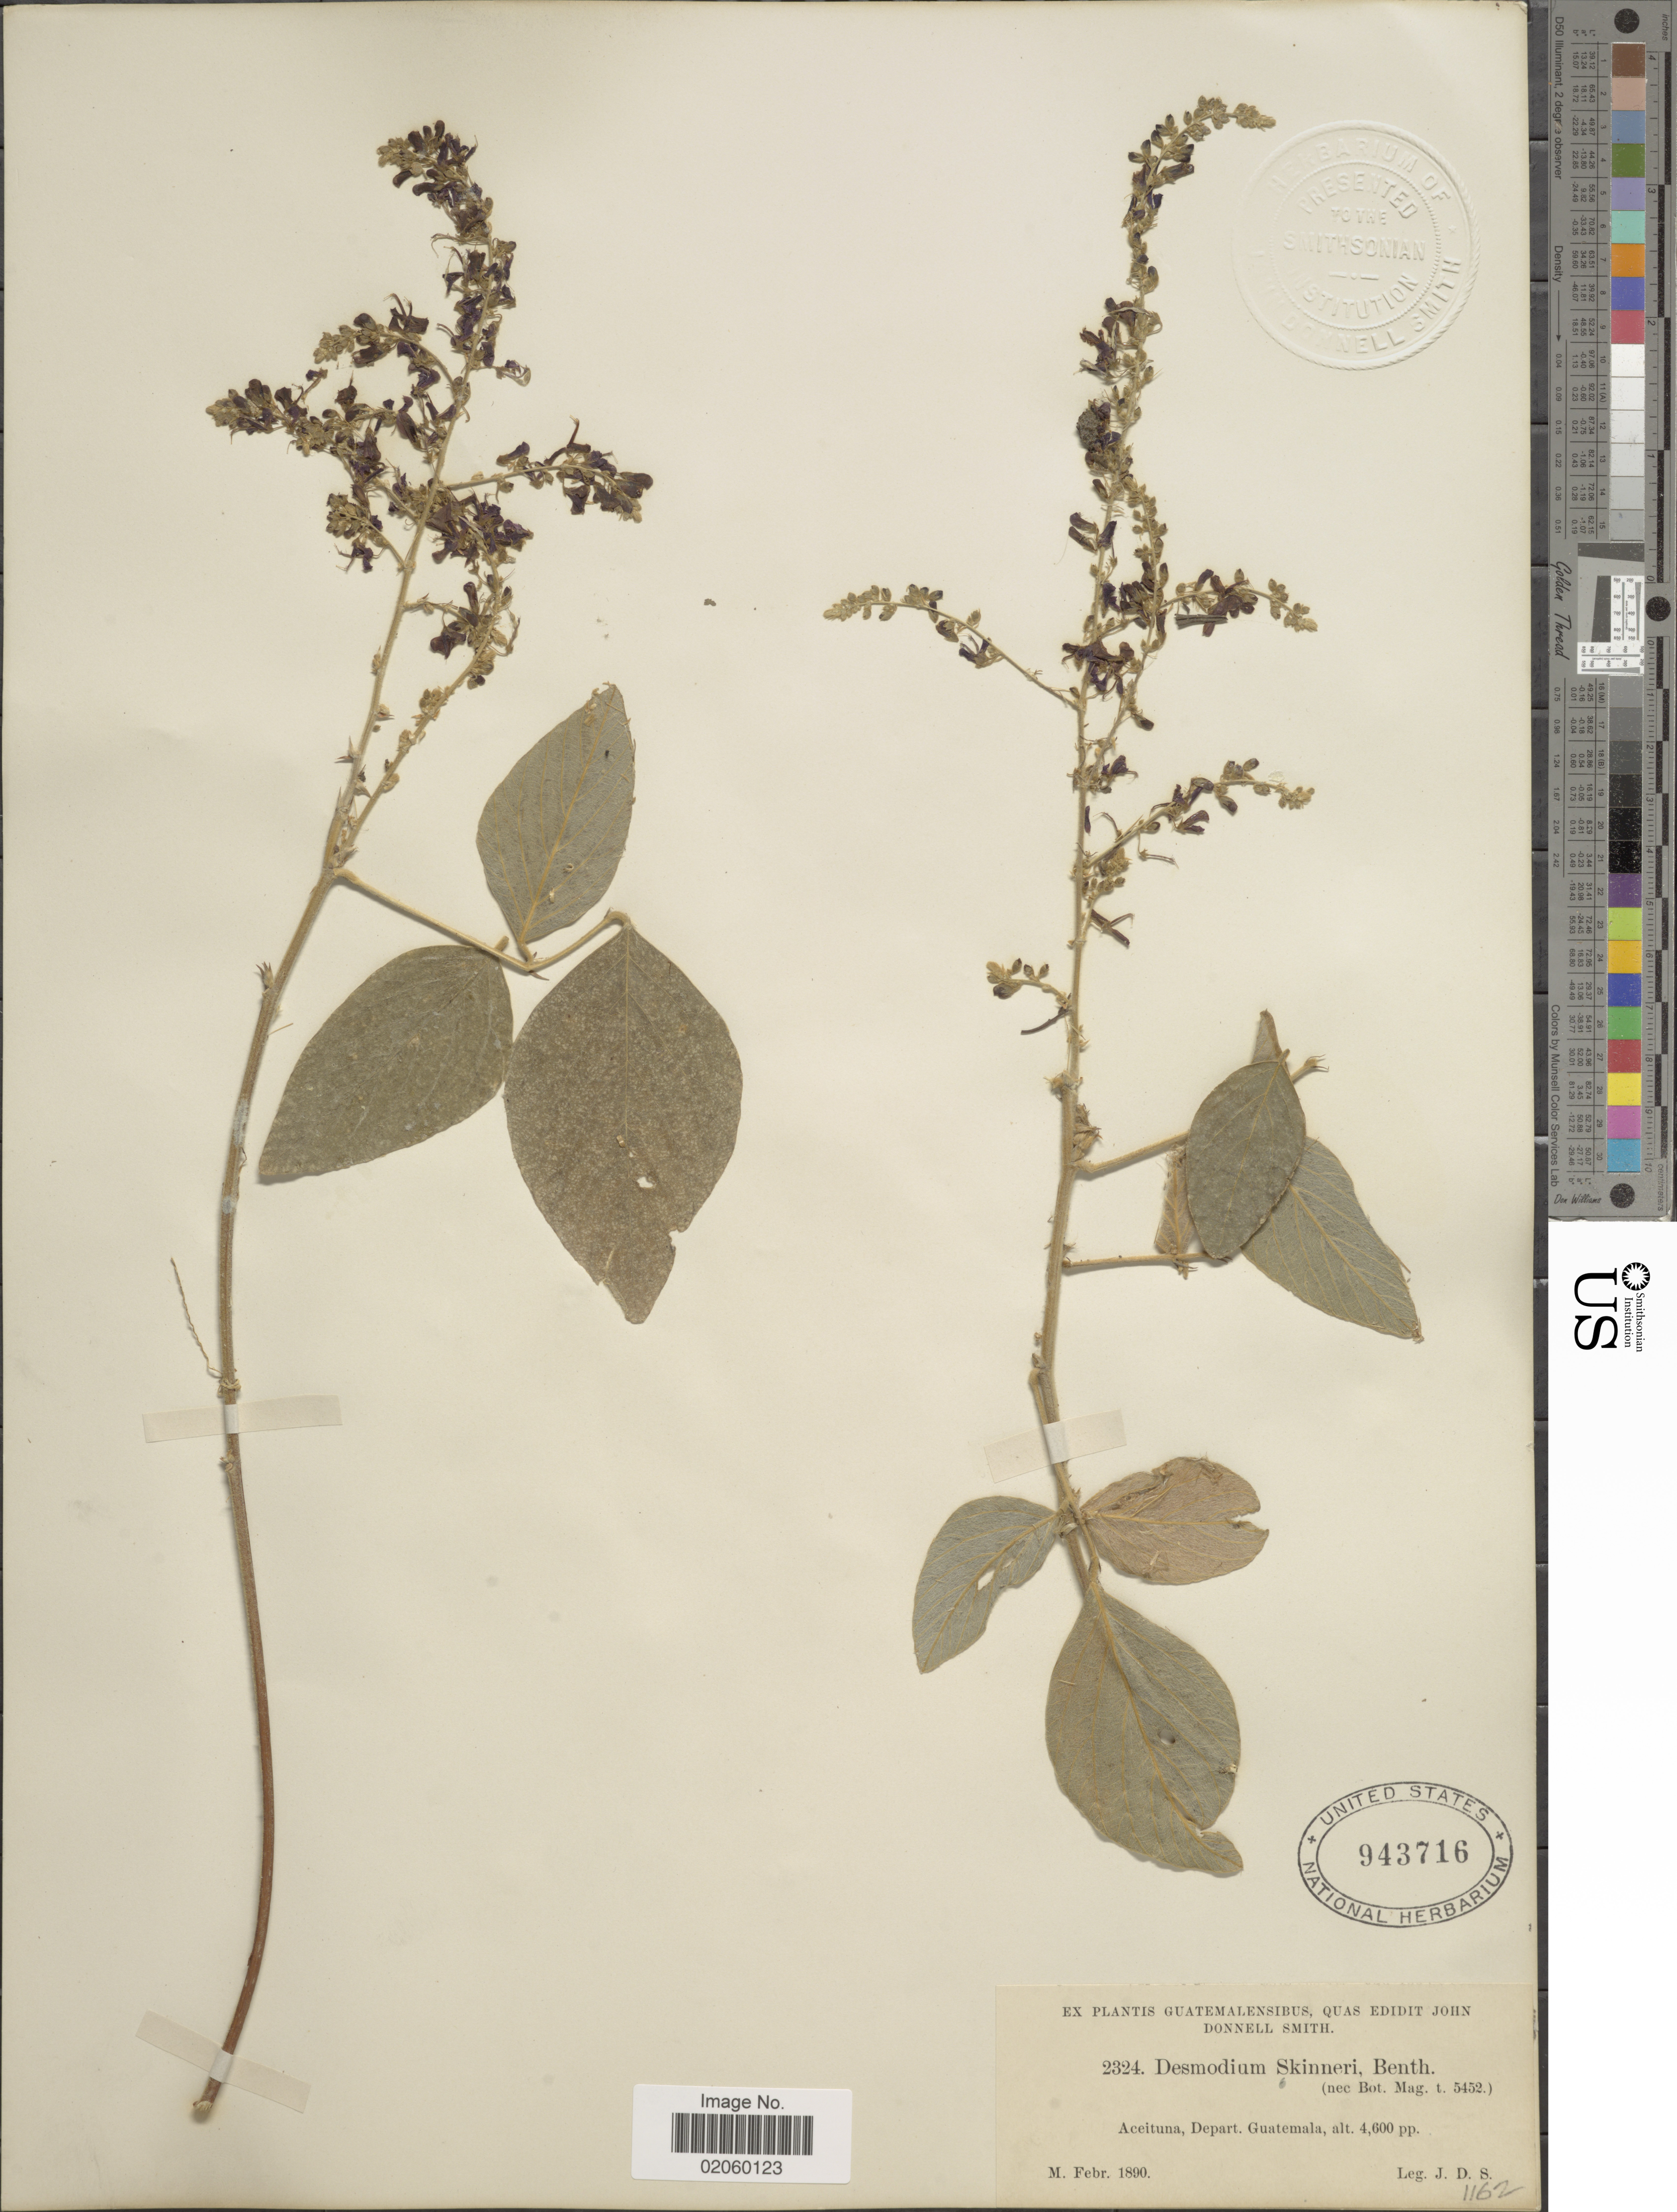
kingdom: Plantae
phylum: Tracheophyta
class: Magnoliopsida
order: Fabales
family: Fabaceae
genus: Desmodium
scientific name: Desmodium skinneri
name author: Benth. ex Hemsl.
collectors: J. Donnell Smith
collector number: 2324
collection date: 1890-02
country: Guatemala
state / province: Guatemala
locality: Aceituna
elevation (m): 1402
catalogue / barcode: US 943716